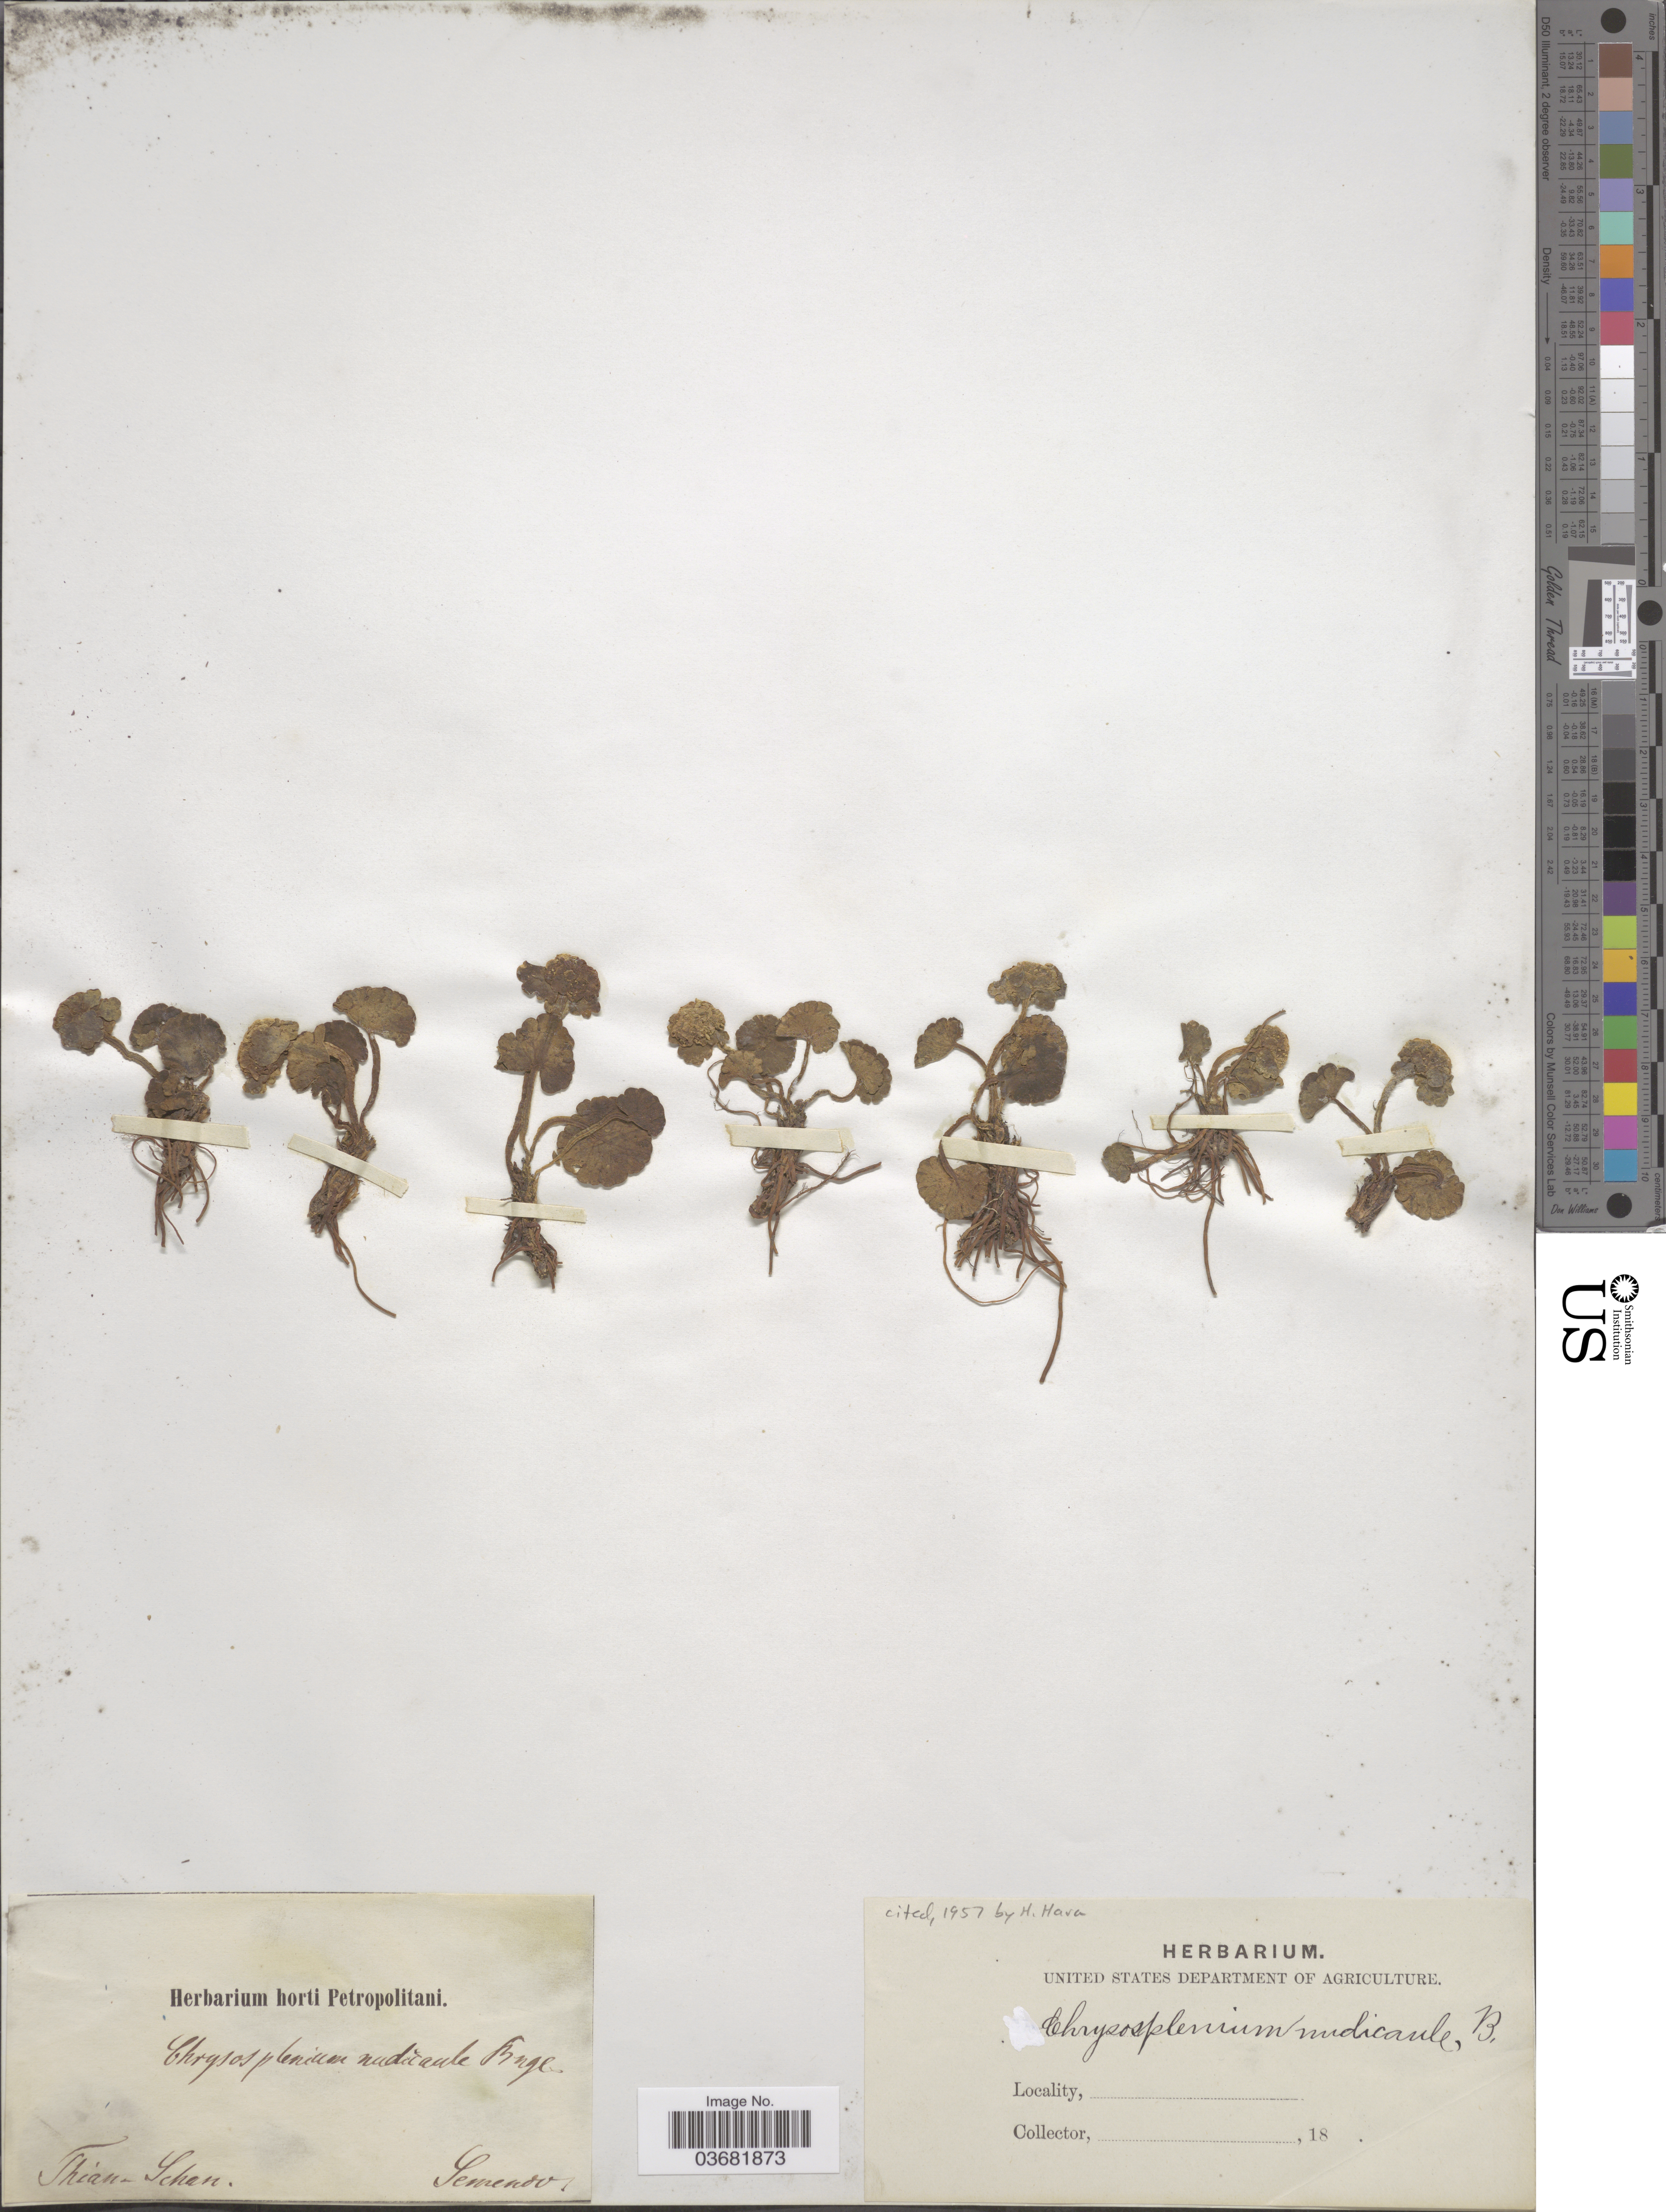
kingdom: Plantae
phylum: Tracheophyta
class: Magnoliopsida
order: Saxifragales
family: Saxifragaceae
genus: Chrysosplenium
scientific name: Chrysosplenium nudicaule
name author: Bunge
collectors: -- Semenov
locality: Thian-Schan.